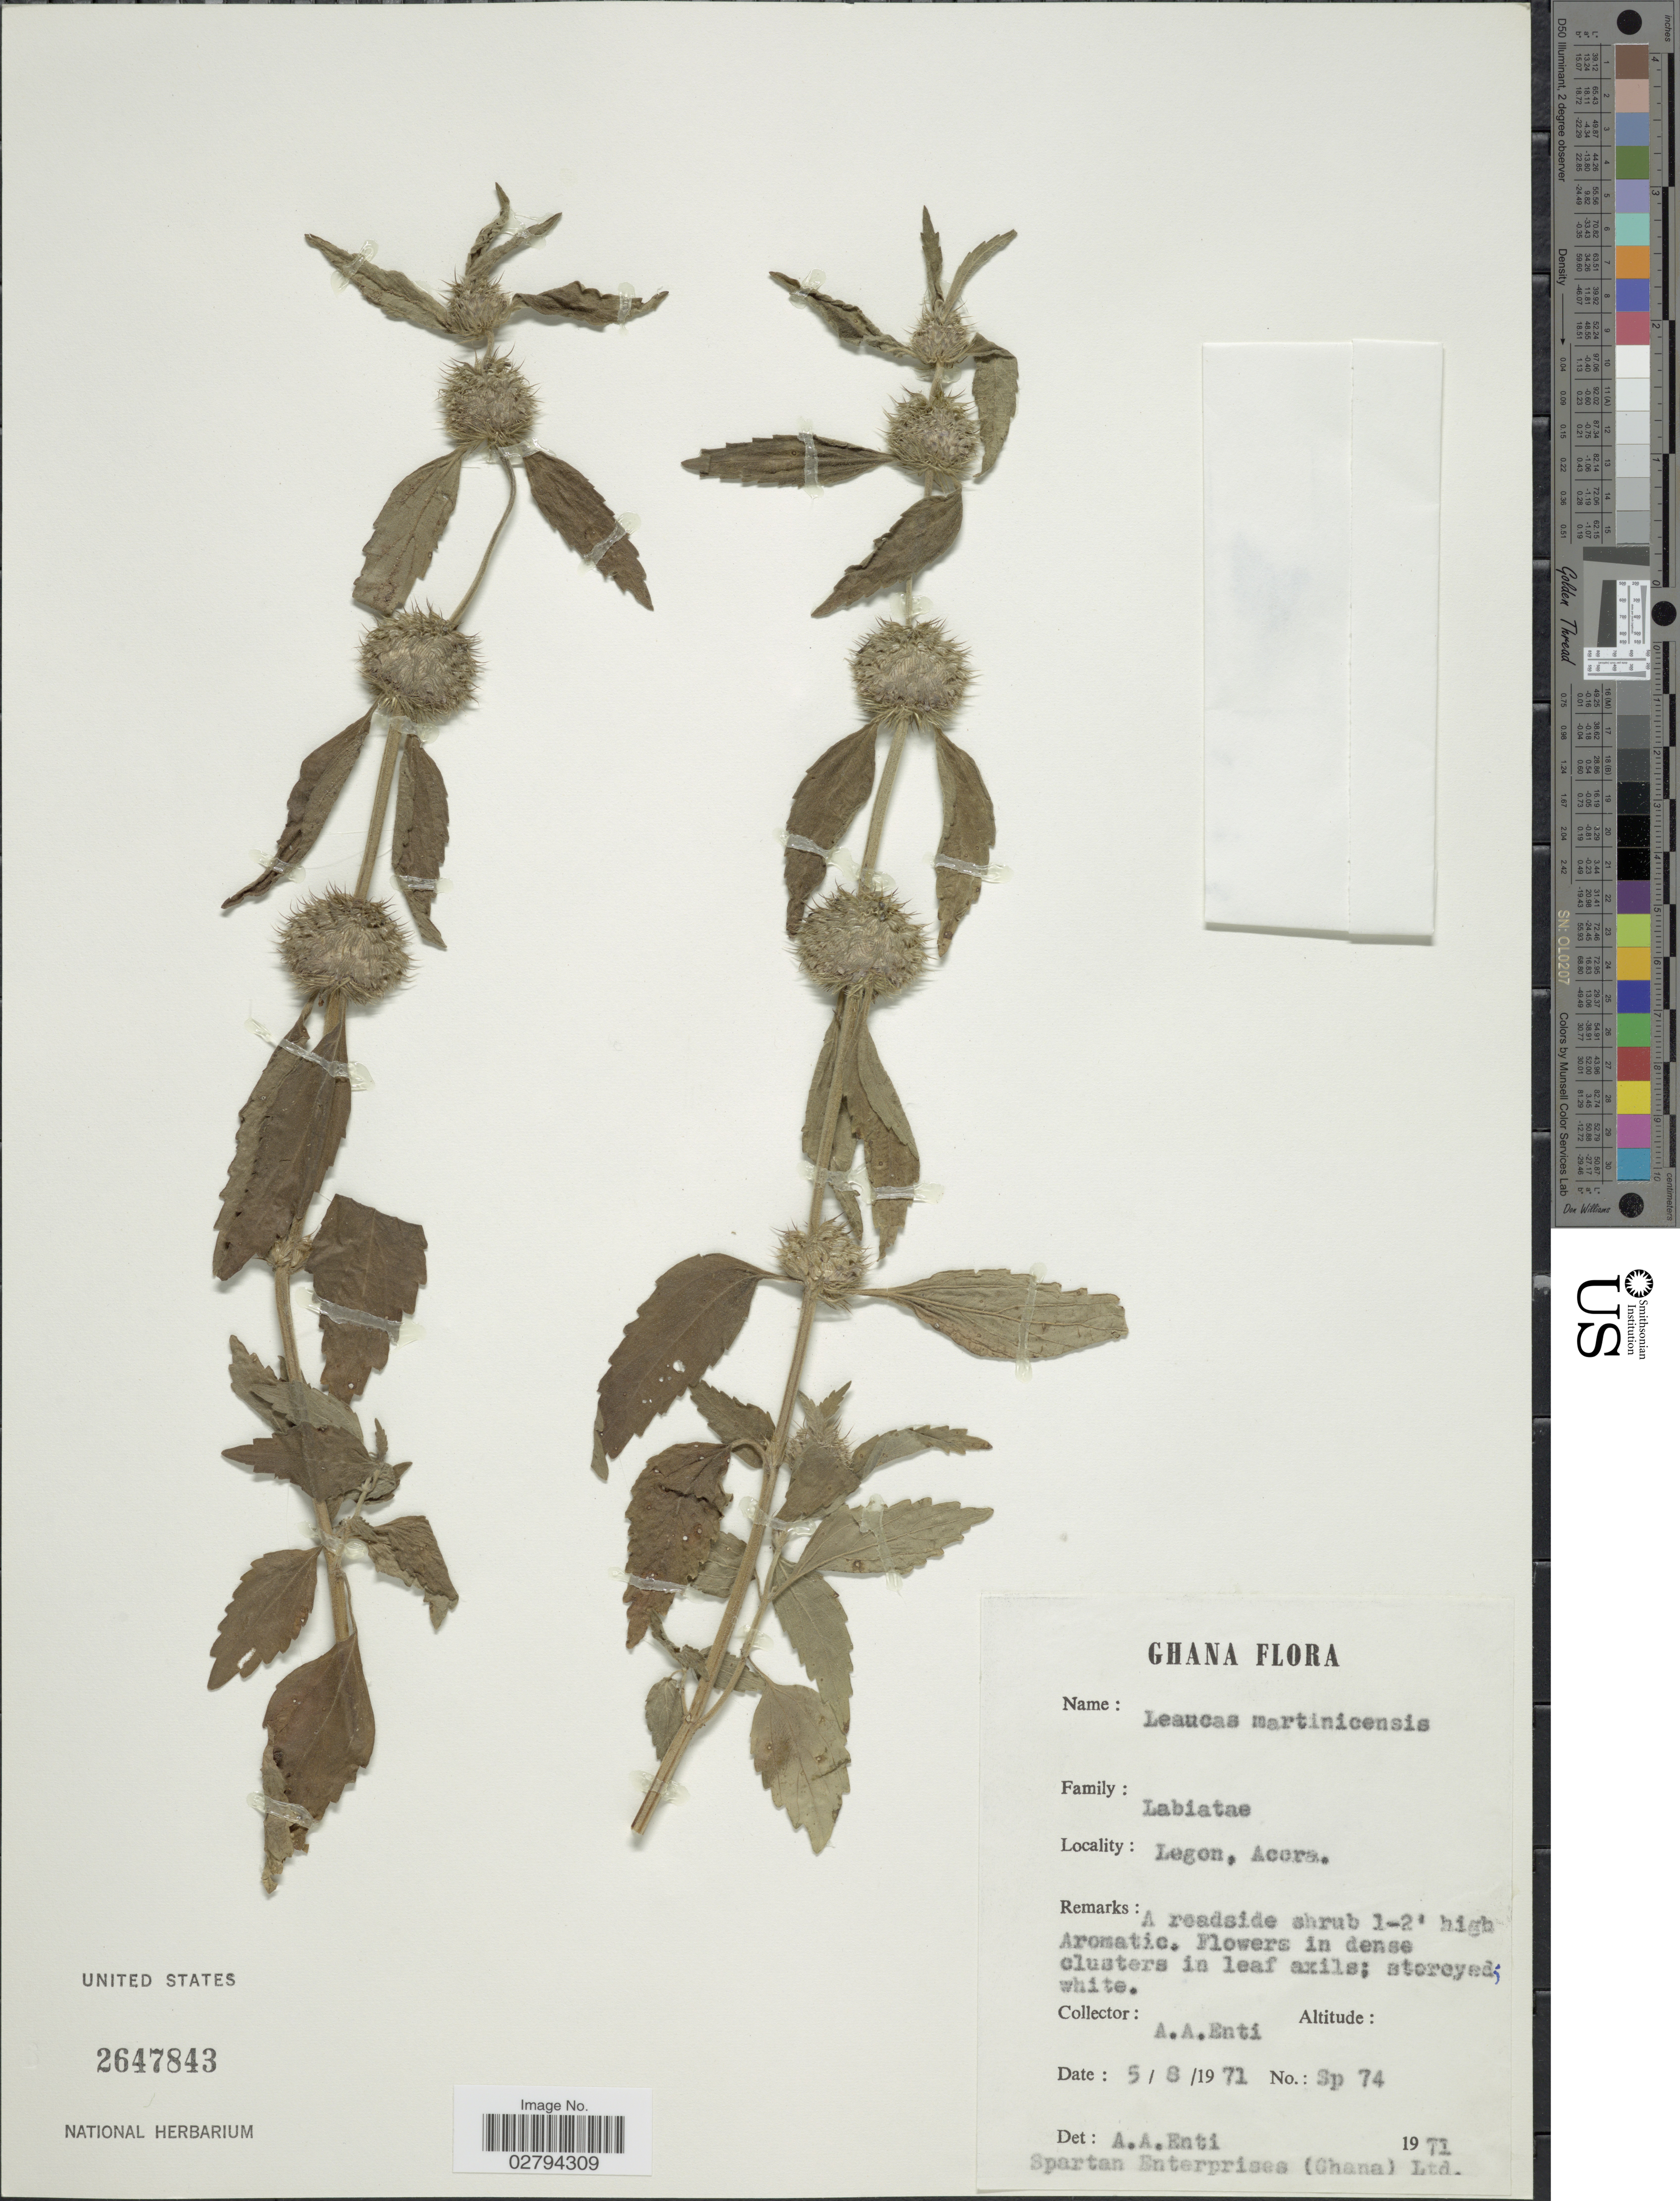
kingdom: Plantae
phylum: Tracheophyta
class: Magnoliopsida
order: Lamiales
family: Lamiaceae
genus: Leucas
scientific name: Leucas martinicensis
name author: (Jacq.) R. Br.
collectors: A. Enti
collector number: Sp74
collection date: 1971-08-05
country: Ghana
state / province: Greater Accra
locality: Legon, Accra.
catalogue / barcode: US 2647843